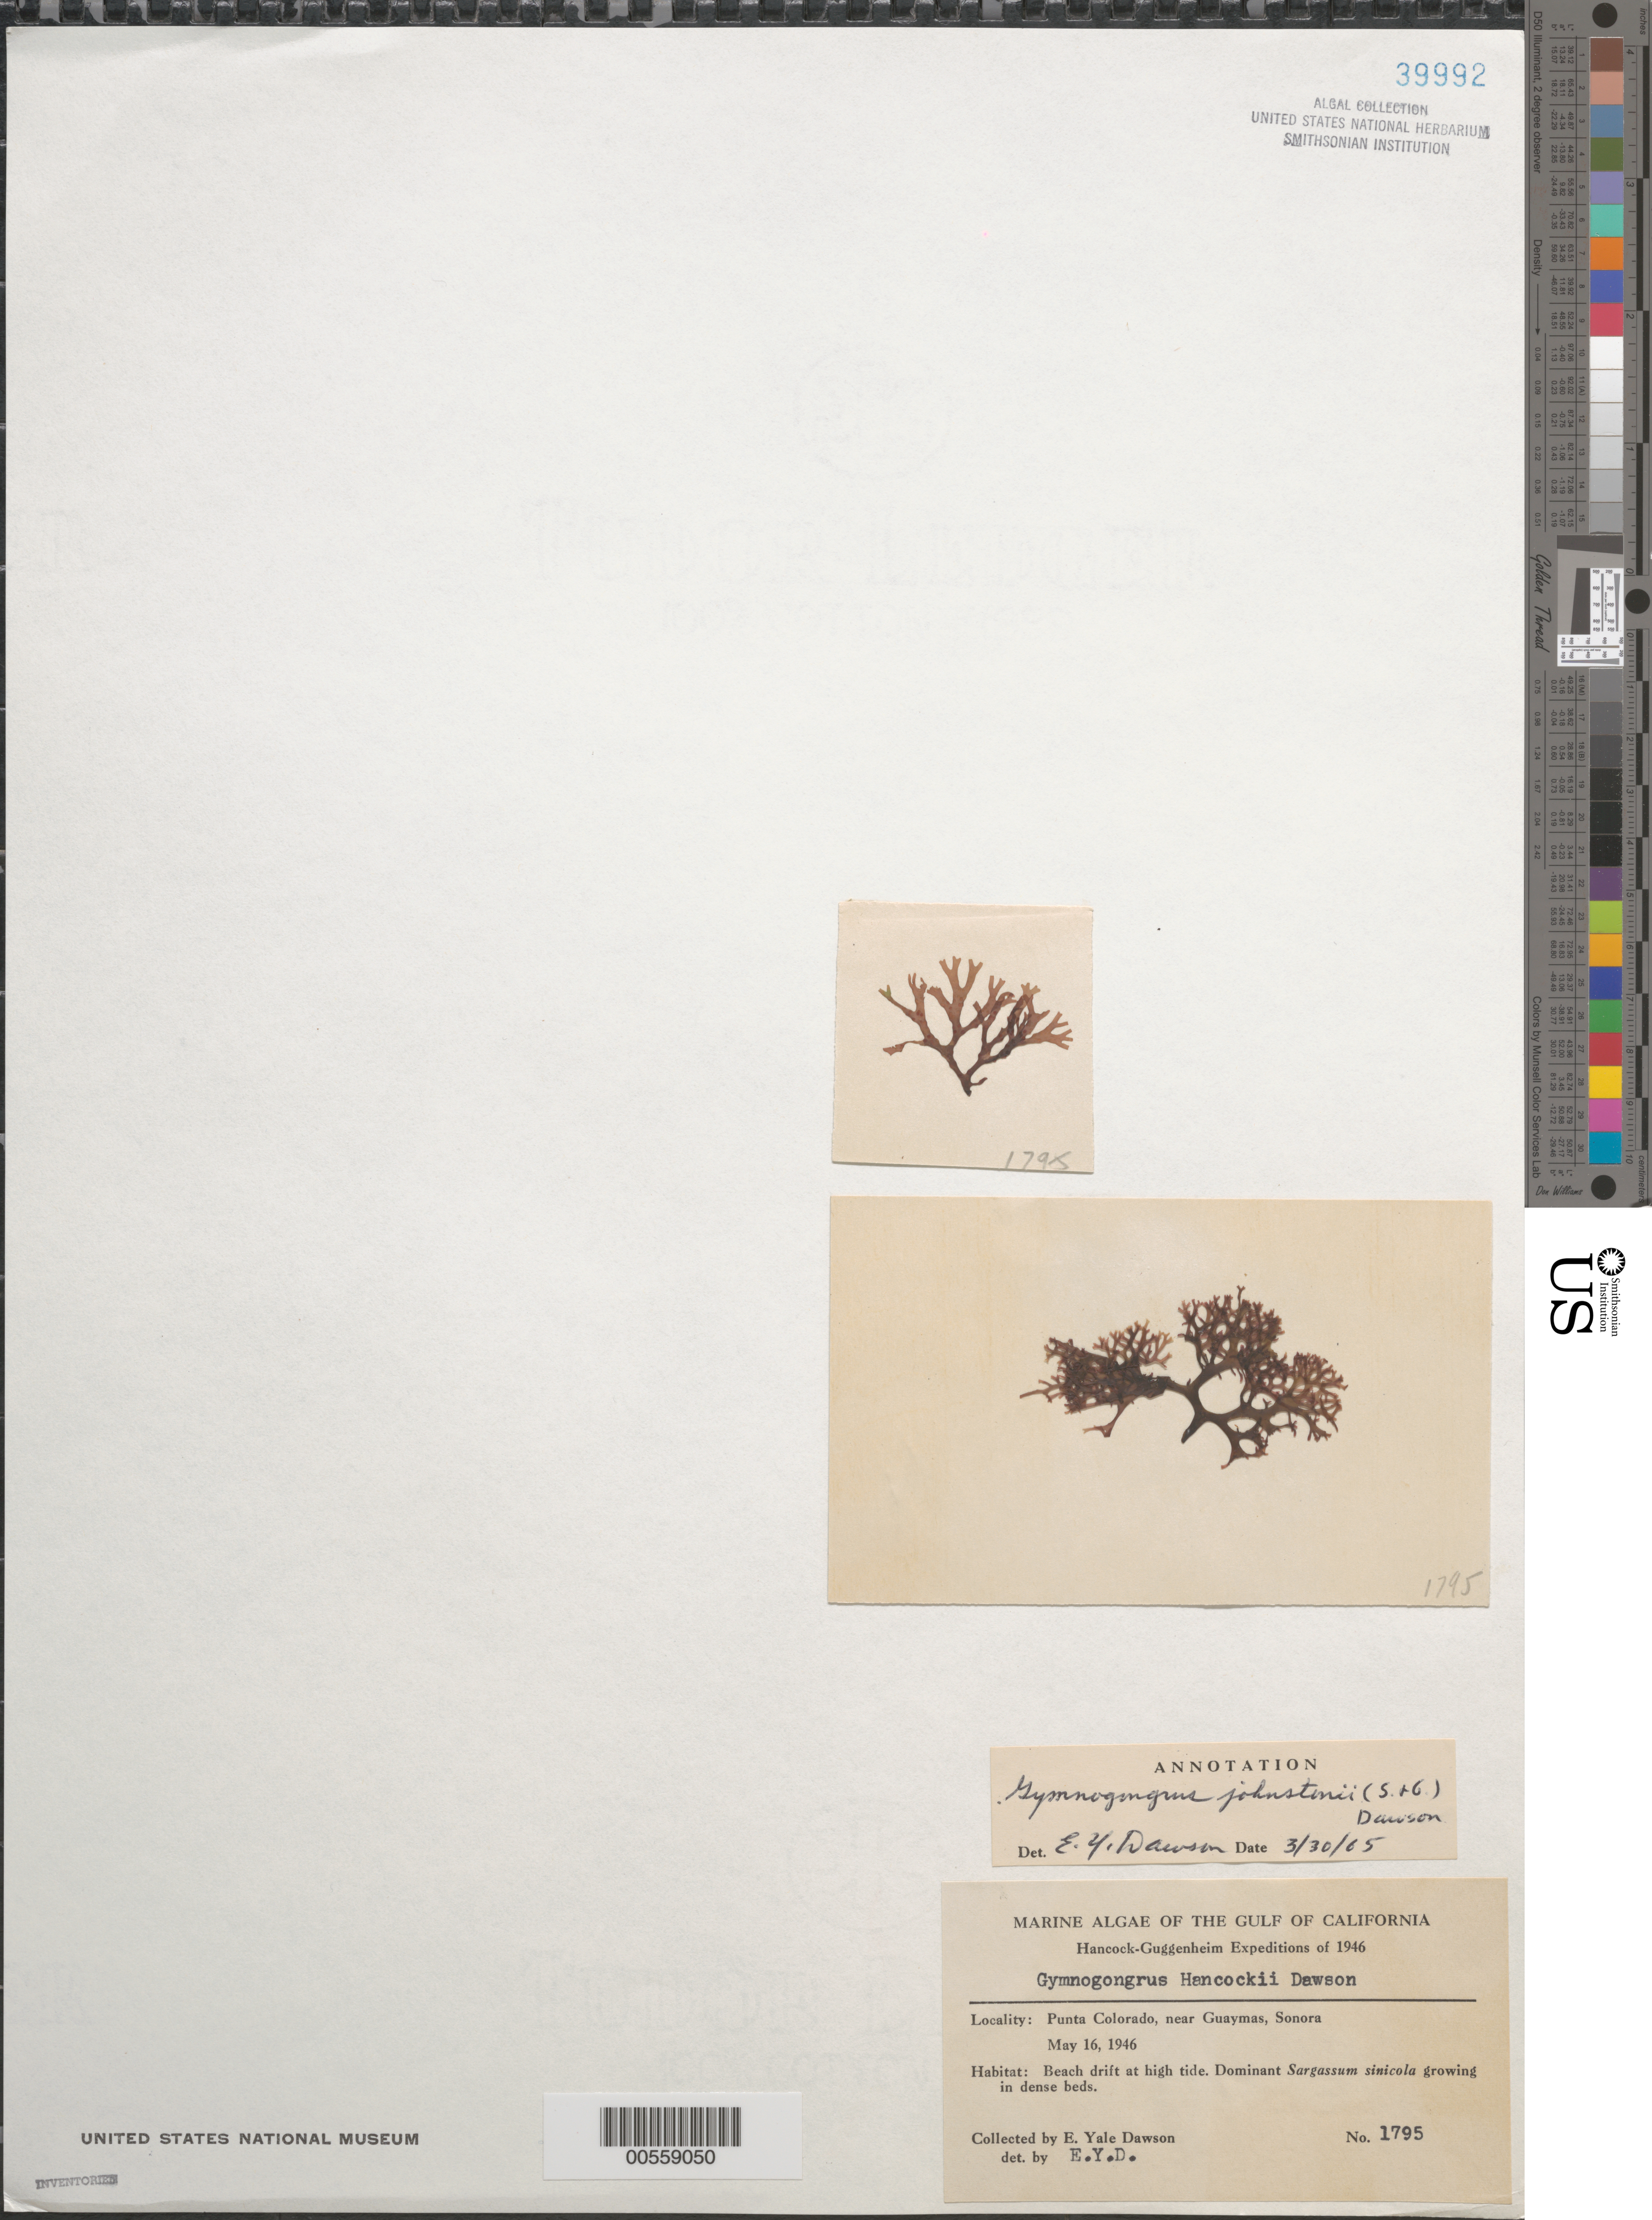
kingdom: Plantae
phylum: Rhodophyta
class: Florideophyceae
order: Gigartinales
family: Phyllophoraceae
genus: Gymnogongrus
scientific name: Gymnogongrus johnstonii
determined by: Dawson, E. Y.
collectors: E. Y. Dawson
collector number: EYD 1795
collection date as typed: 16 May 1946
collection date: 1946-05-16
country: Mexico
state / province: Sonora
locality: Punta Colorado, near Guaymas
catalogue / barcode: US 39992